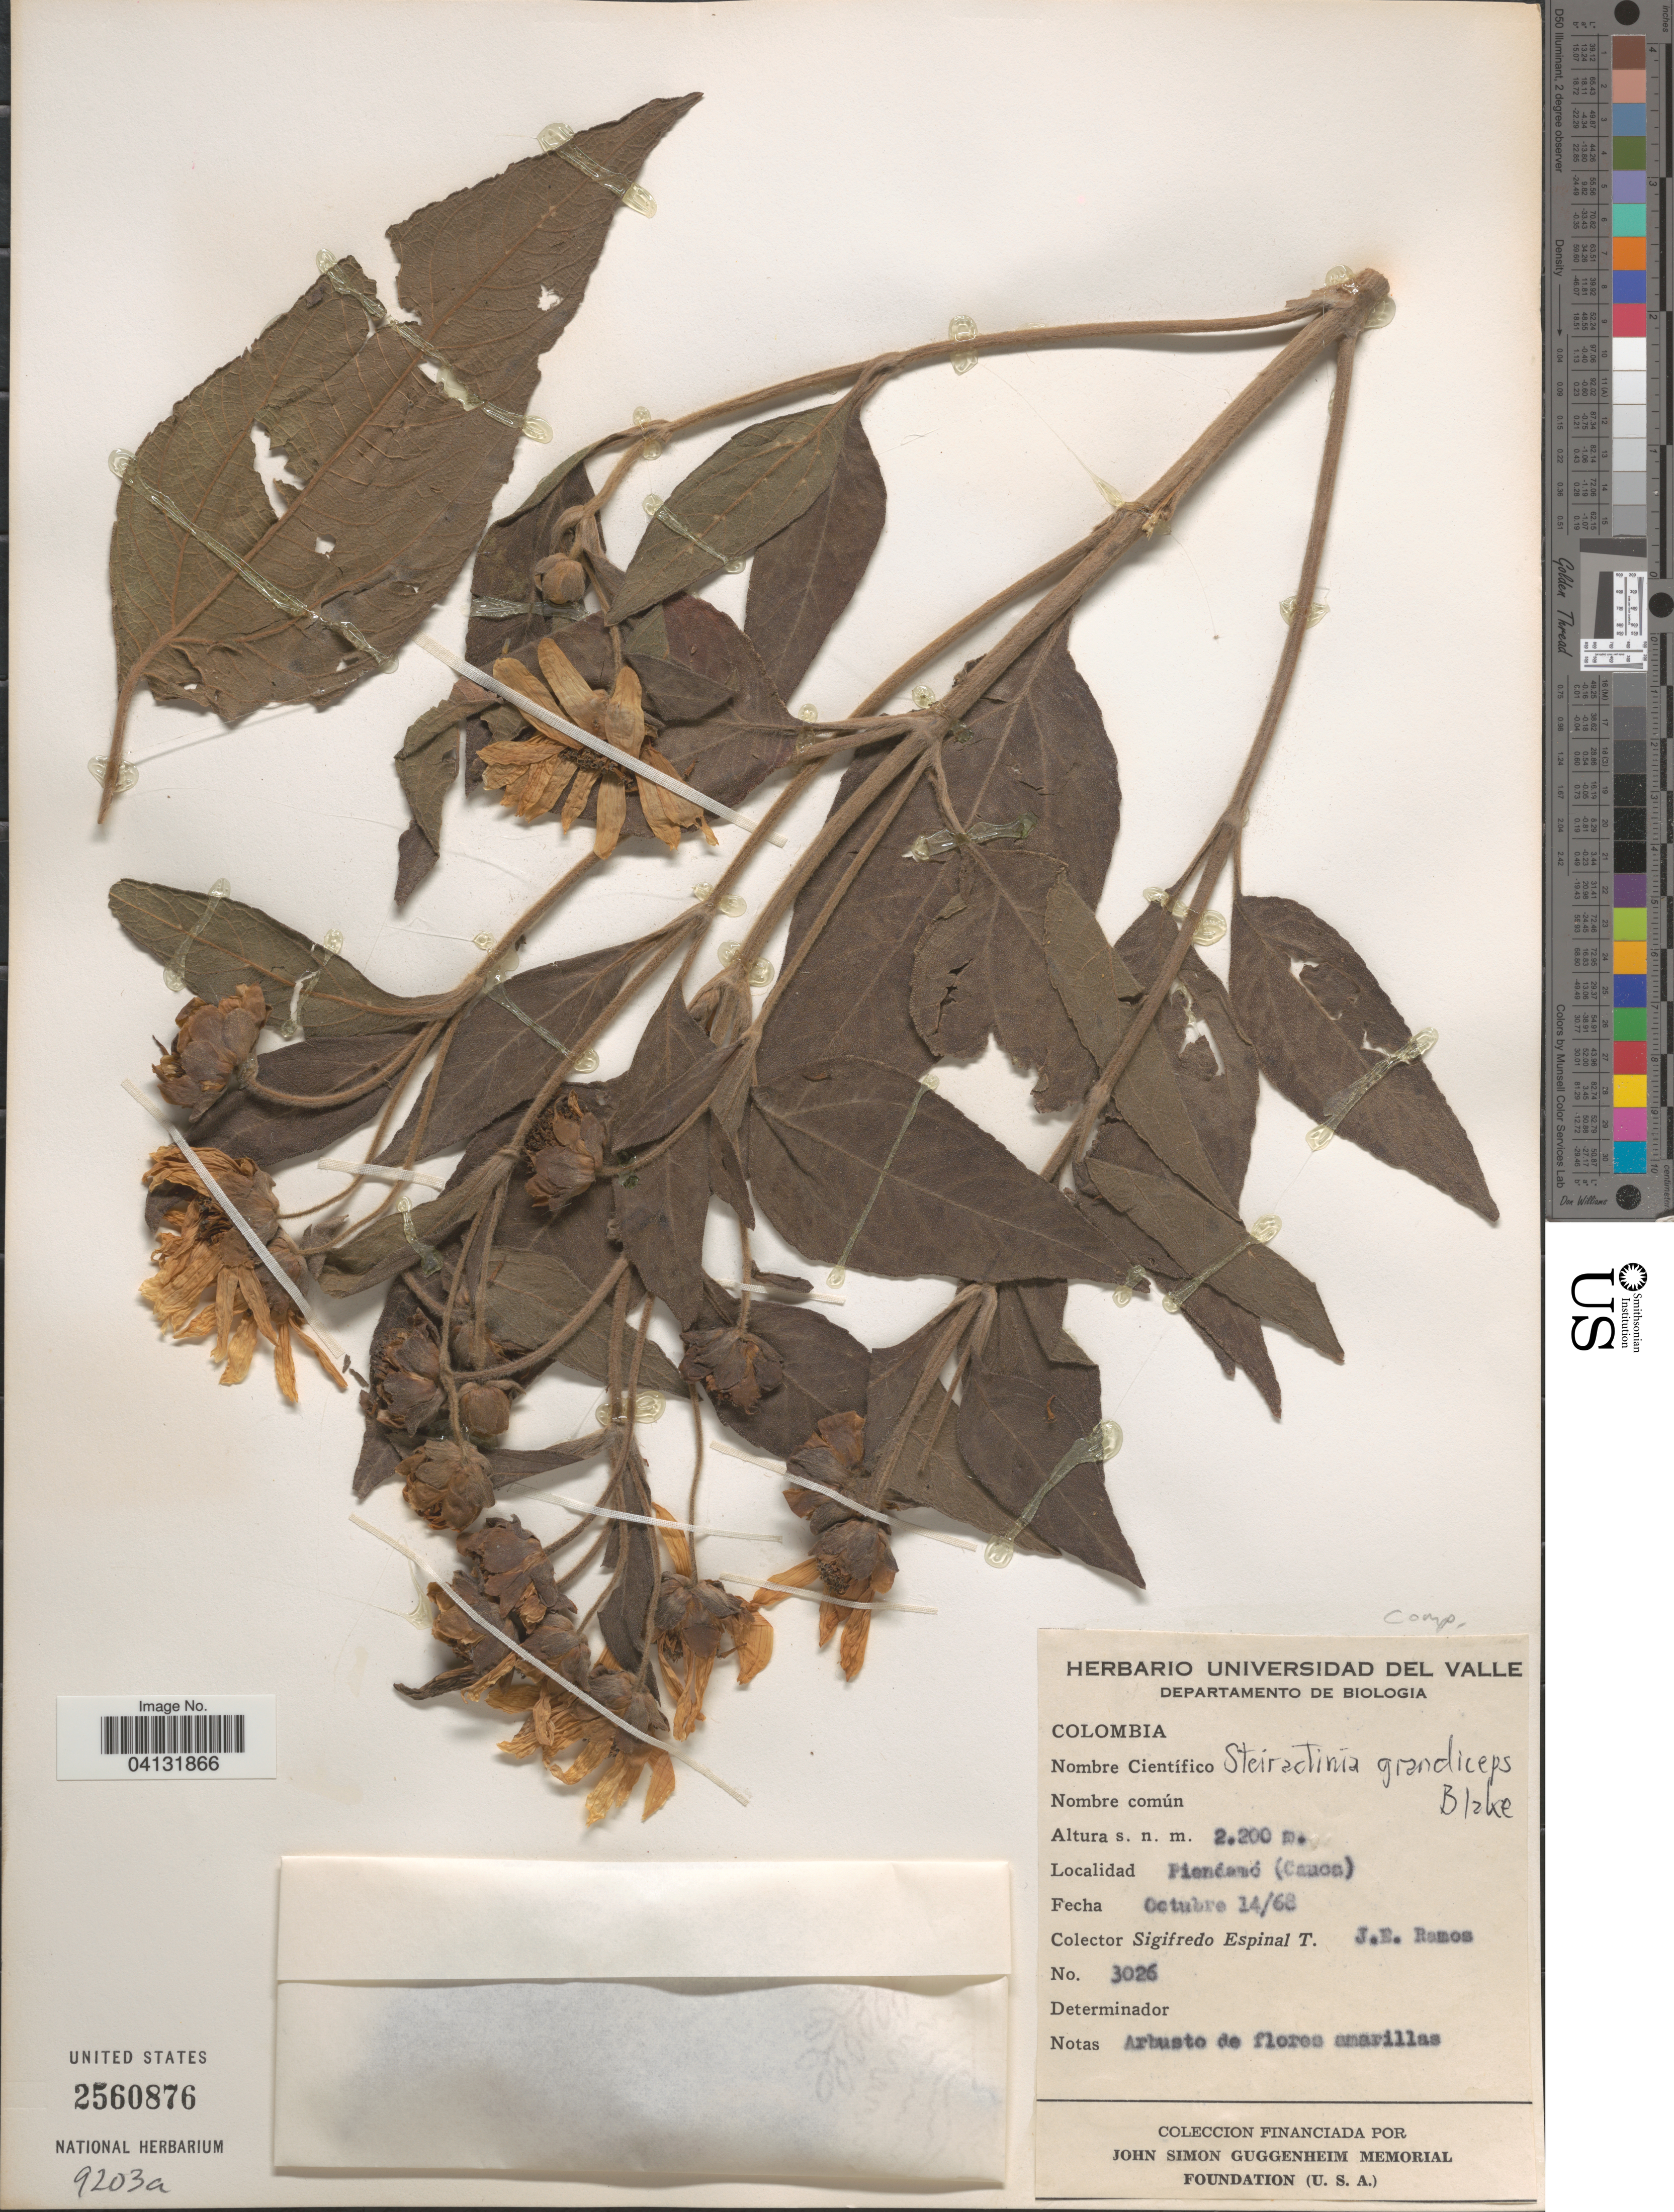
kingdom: Plantae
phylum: Tracheophyta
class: Magnoliopsida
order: Asterales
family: Asteraceae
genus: Steiractinia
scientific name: Steiractinia grandiceps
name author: S.F. Blake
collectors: S. Espinal T. & J. E. Ramos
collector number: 3026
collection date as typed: Transcribed d/m/y: 14/10/68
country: Colombia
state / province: Cauca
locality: Piendamó.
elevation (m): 2200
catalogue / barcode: US 2560876